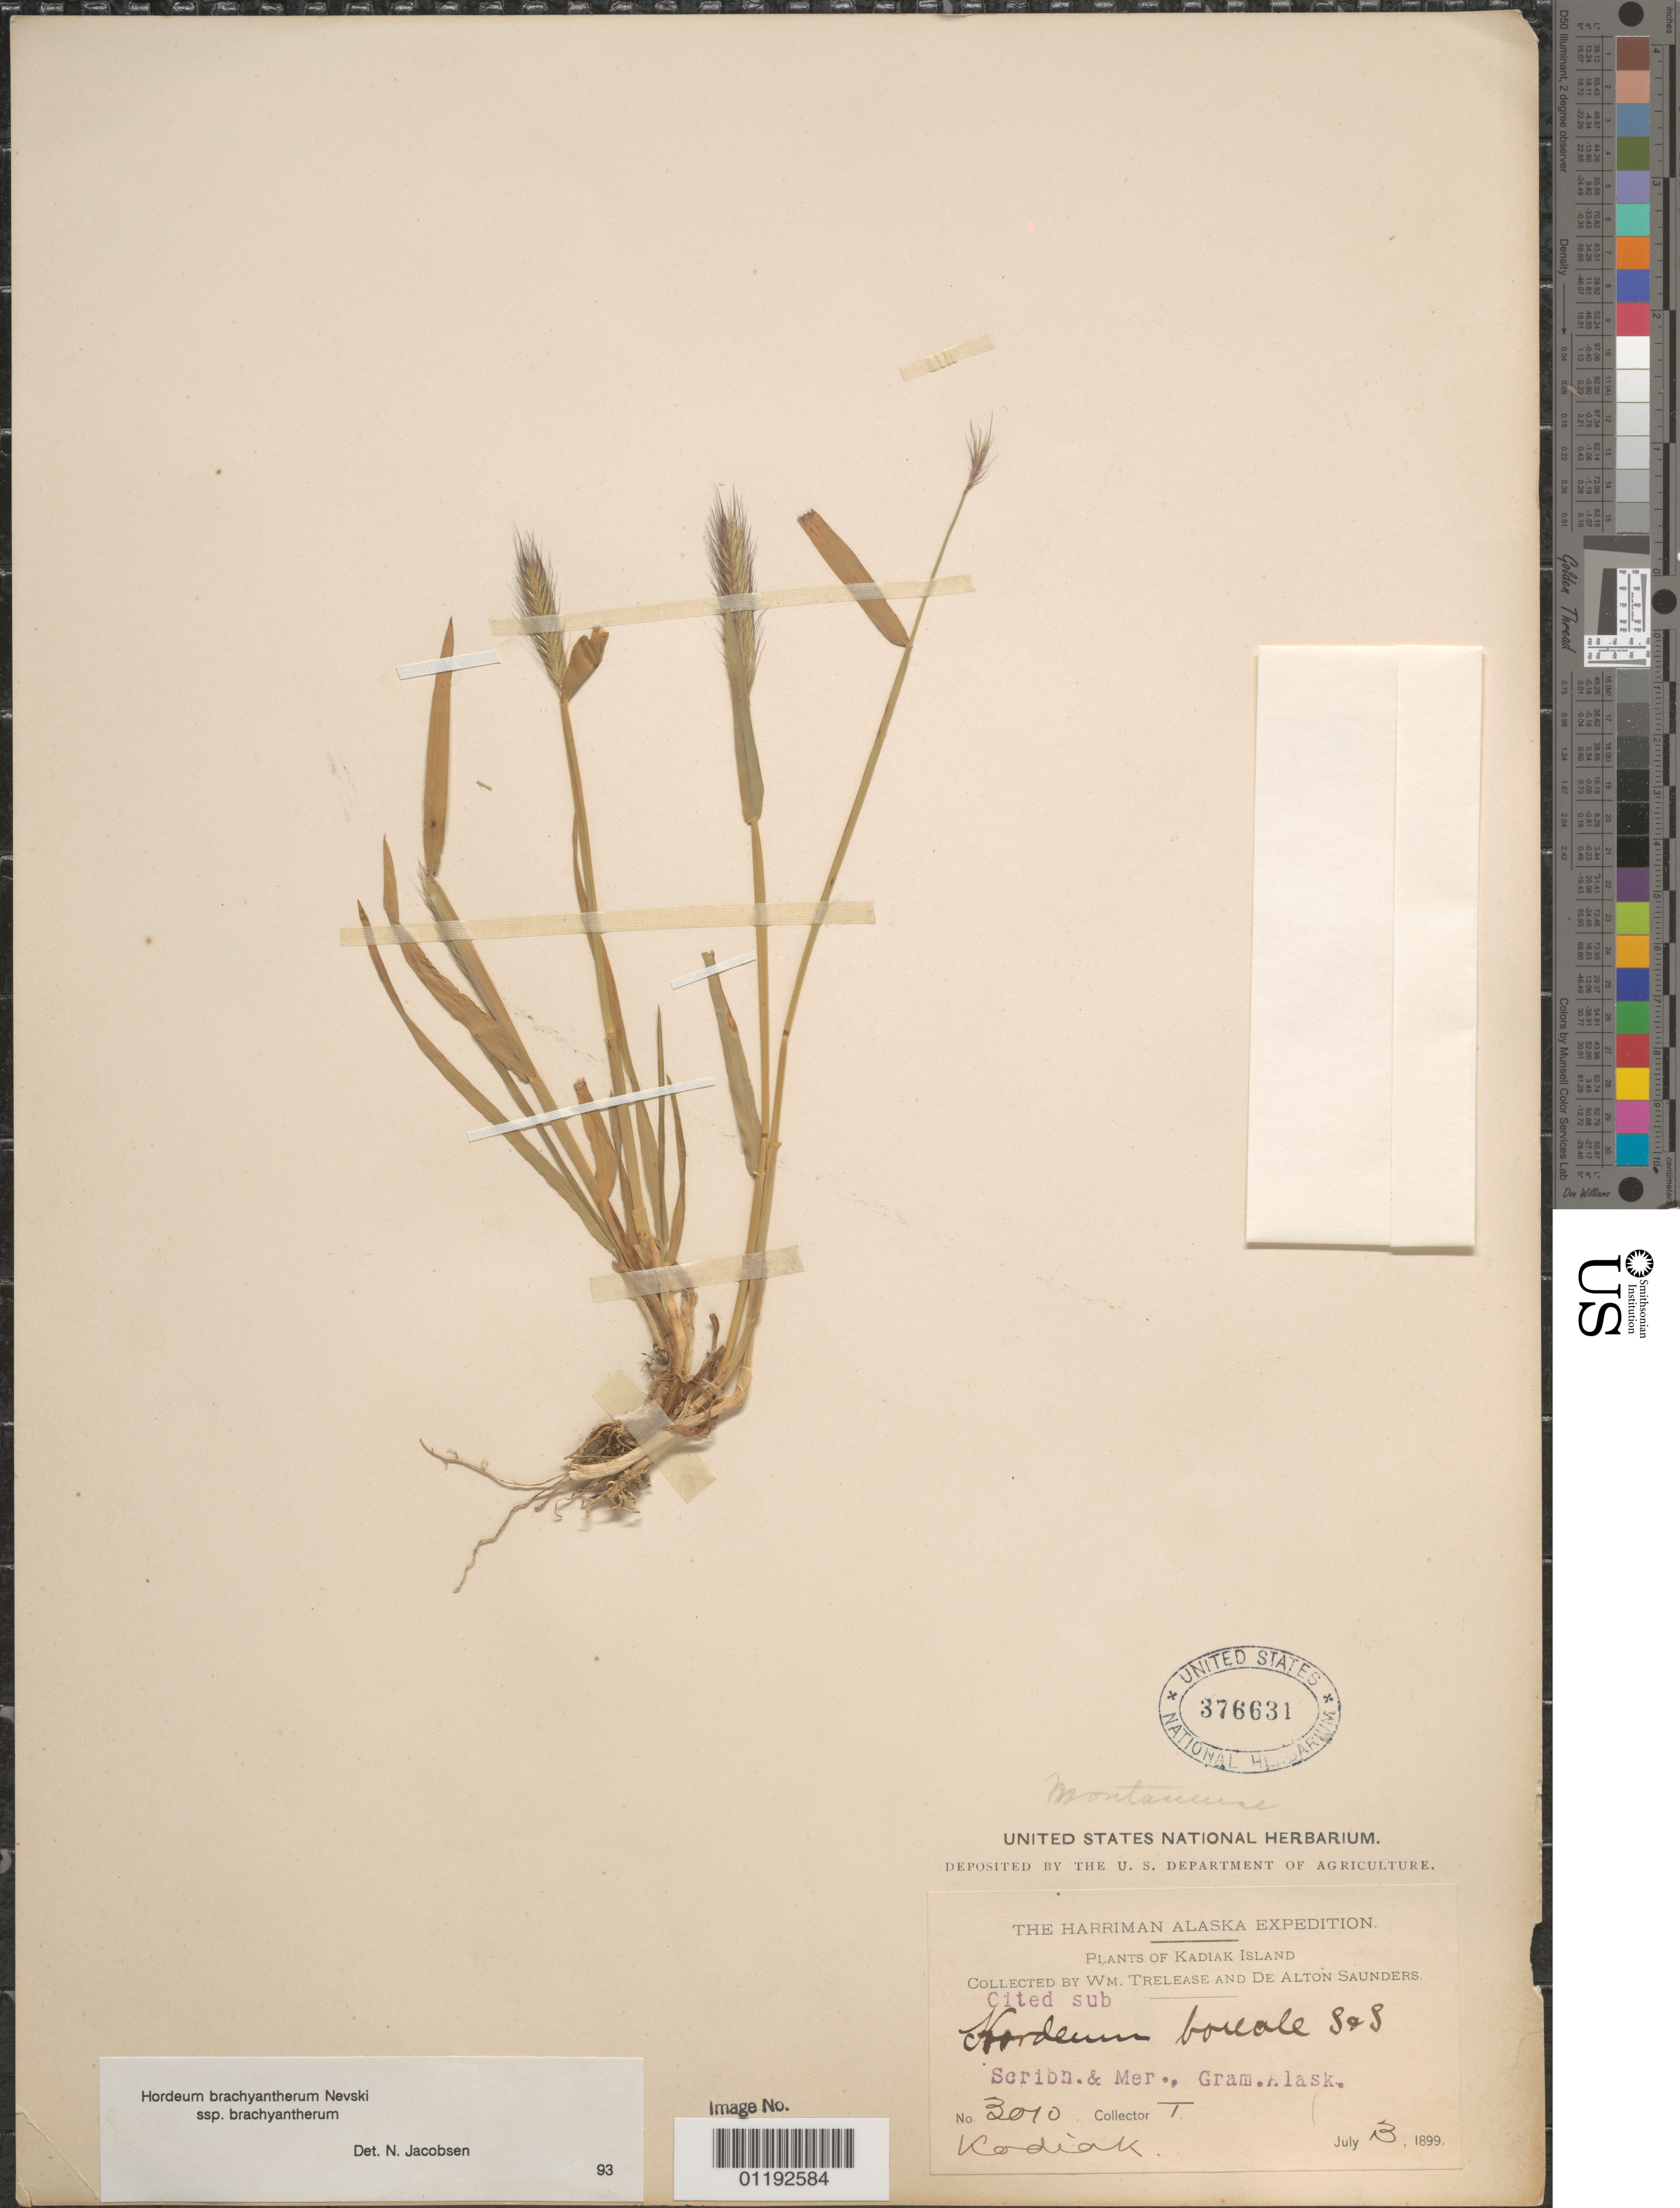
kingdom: Plantae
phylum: Tracheophyta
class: Liliopsida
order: Poales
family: Poaceae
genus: Hordeum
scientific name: Hordeum brachyantherum subsp. brachyantherum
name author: Nevski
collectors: W. Trelease & D. Saunders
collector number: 3010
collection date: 1899-07-03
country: United States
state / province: Alaska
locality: Kodiak.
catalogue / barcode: US 376631